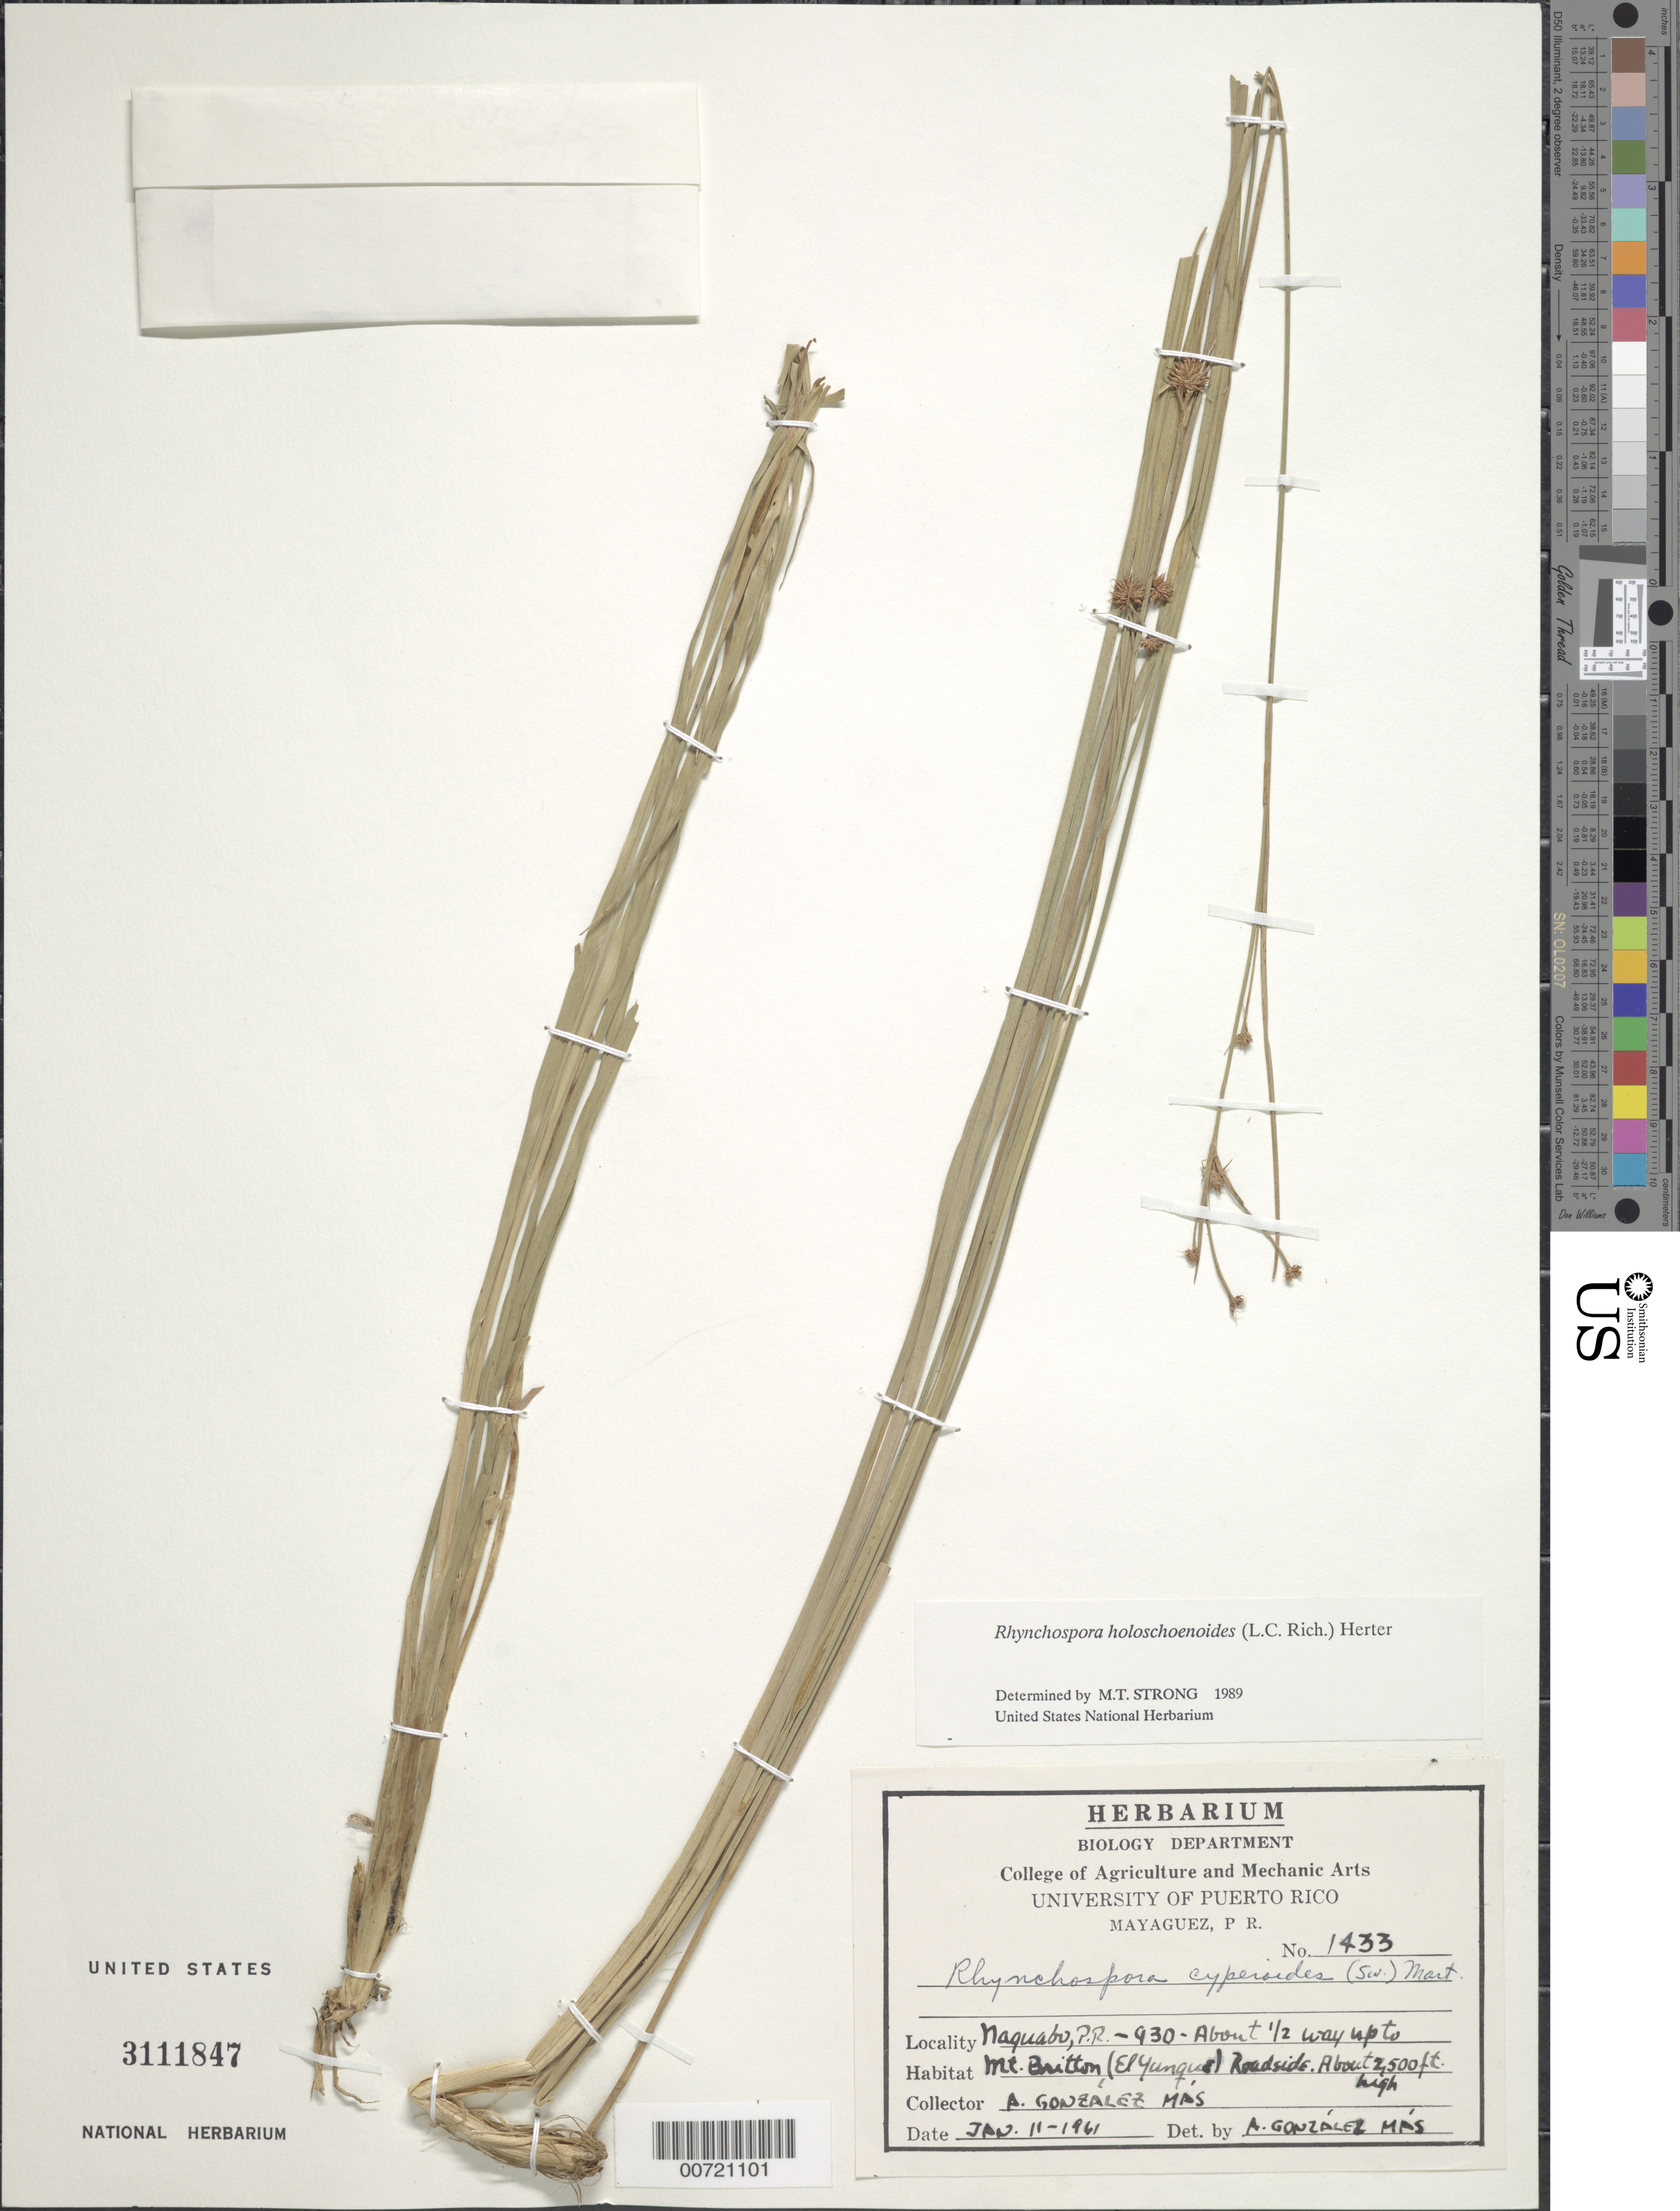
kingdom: Plantae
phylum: Tracheophyta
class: Liliopsida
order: Poales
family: Cyperaceae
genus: Rhynchospora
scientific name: Rhynchospora holoschoenoides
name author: (Rich.) Herter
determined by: Strong, M. T., (US), Smithsonian Institution - National Museum of Natural History (UNITED STATES)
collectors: A. González Más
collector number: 1433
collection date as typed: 11 Jan 1961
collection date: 1961-01-11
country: Puerto Rico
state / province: Naguabo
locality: Naguabo, road 930, ca. 1/2 way up to Mt. Britton (El Yunque).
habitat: Roadside.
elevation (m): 762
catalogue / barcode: US 3111847